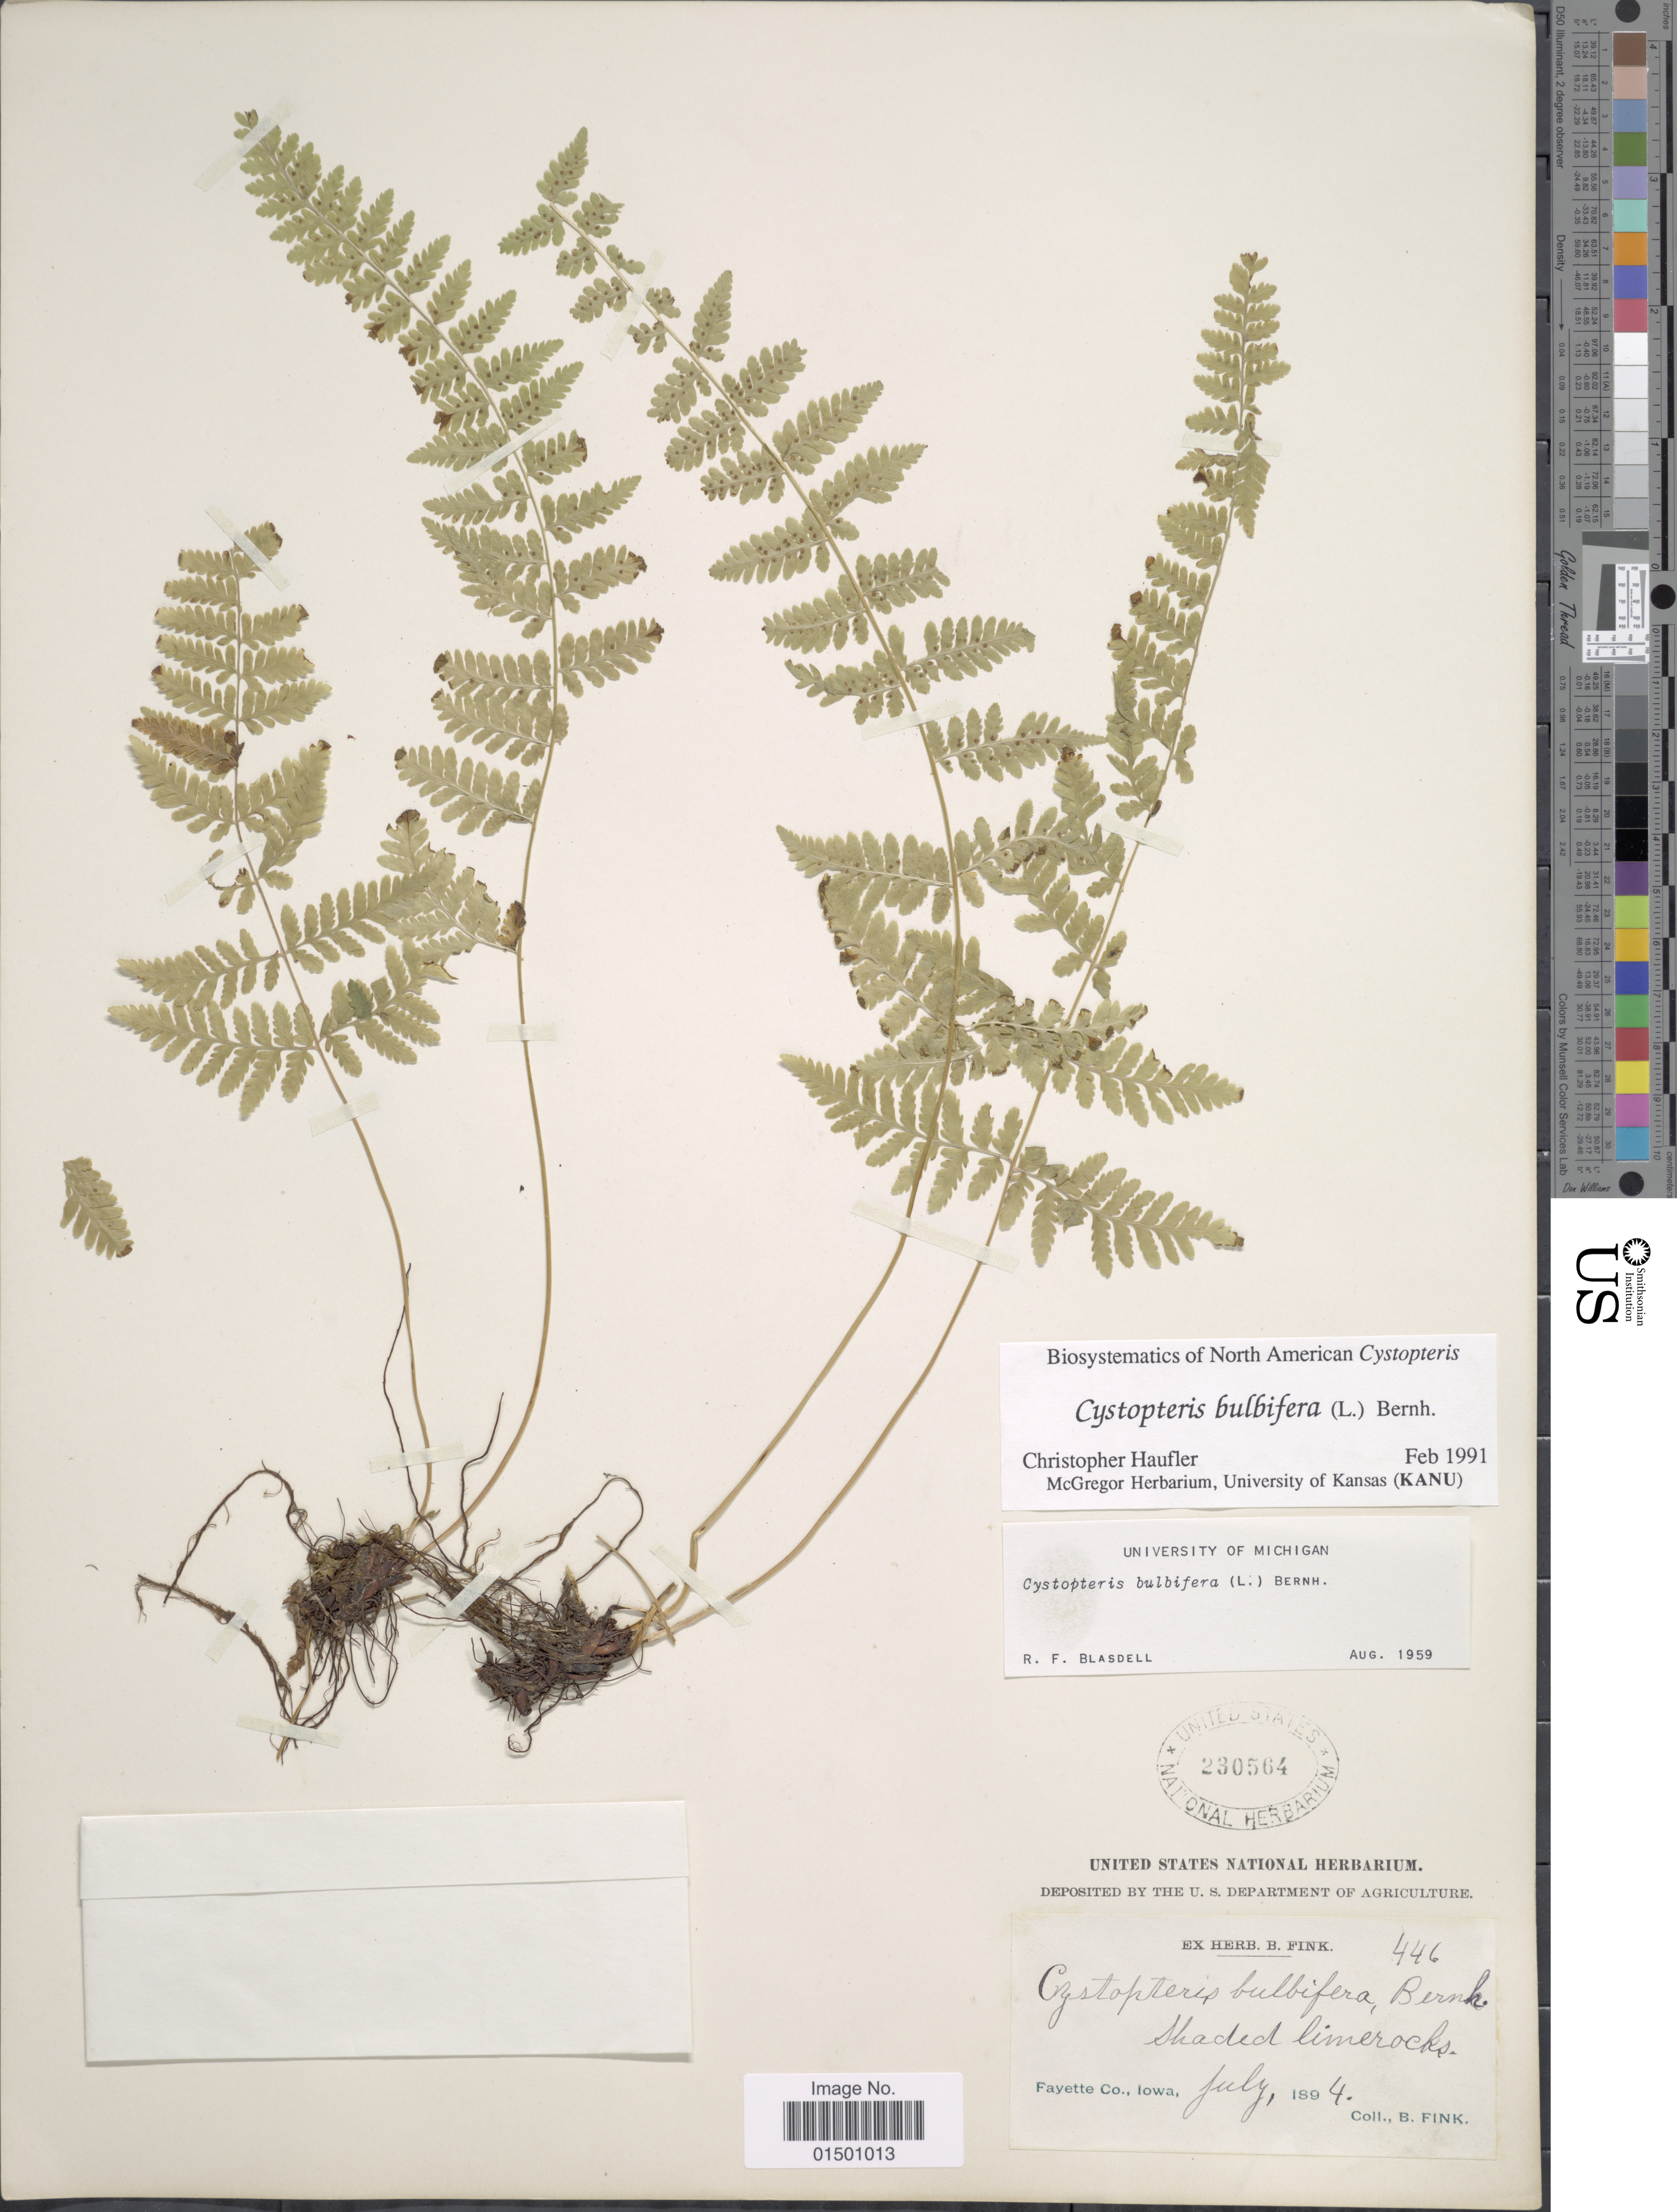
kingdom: Plantae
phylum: Tracheophyta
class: Polypodiopsida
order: Polypodiales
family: Cystopteridaceae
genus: Cystopteris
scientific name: Cystopteris bulbifera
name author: (L.) Bernh.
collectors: B. Fink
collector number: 446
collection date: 1894-07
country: United States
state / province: Iowa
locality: Fayette Co.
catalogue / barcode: US 230564